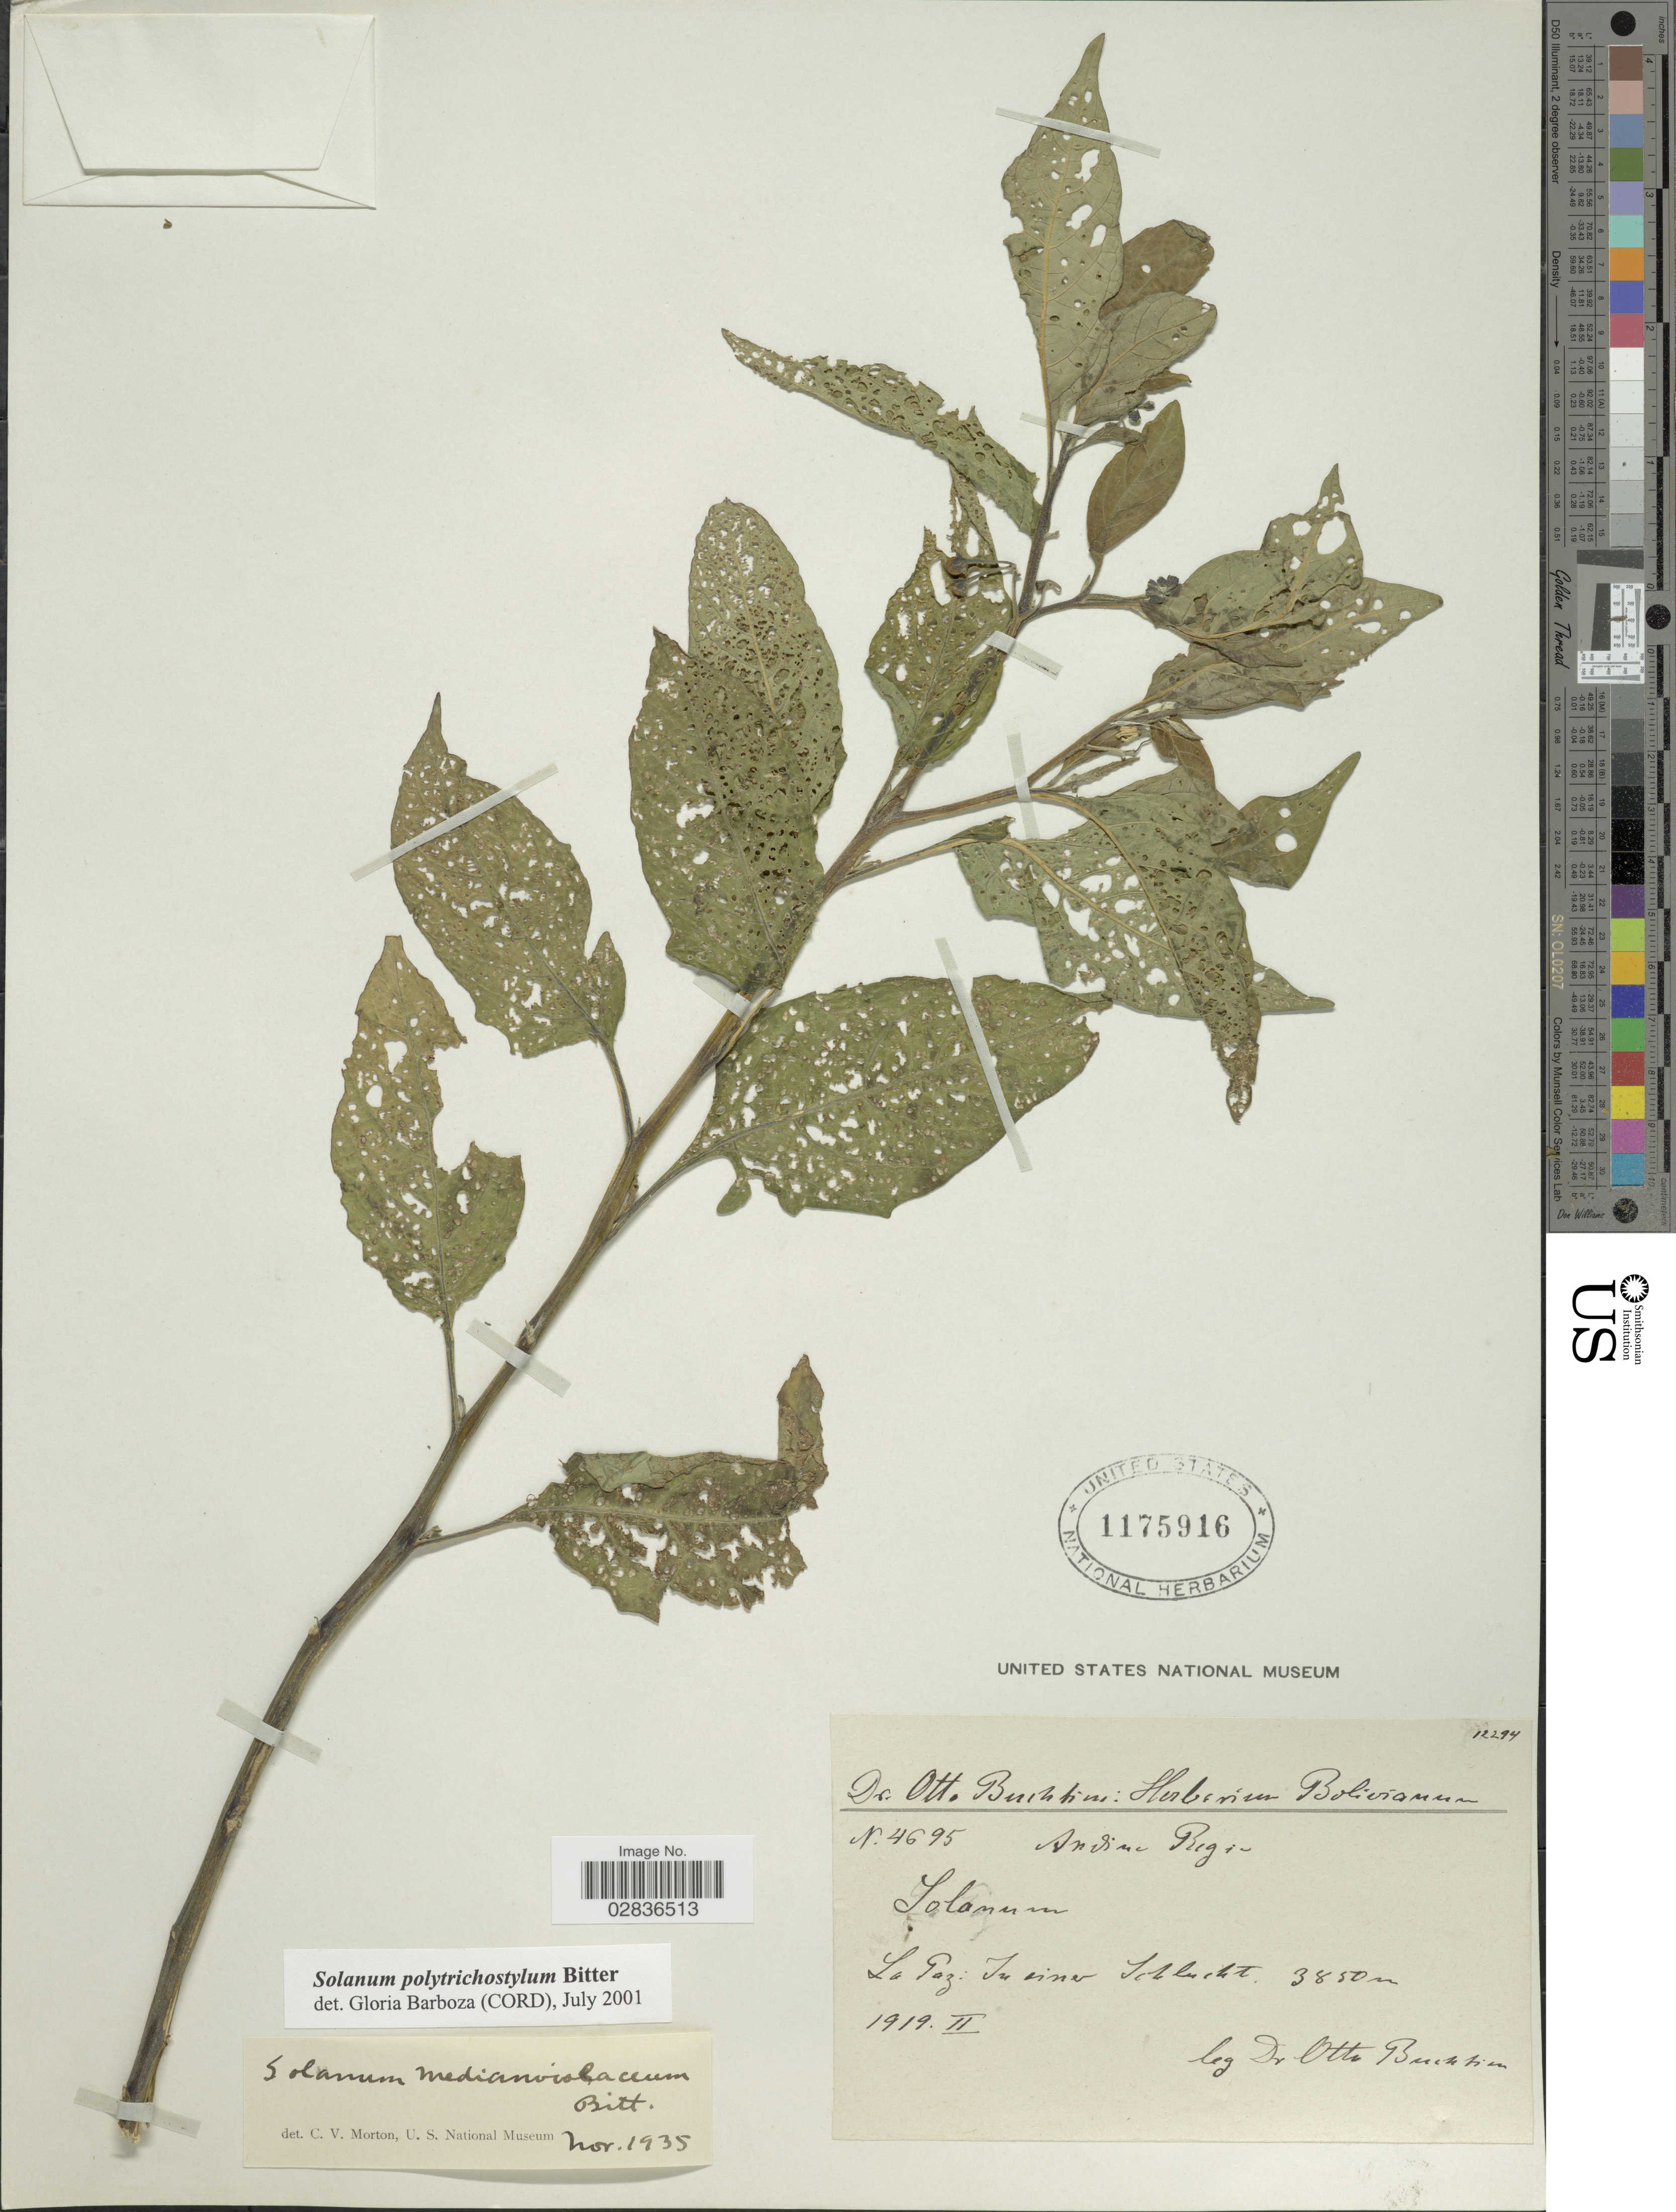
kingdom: Plantae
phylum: Tracheophyta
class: Magnoliopsida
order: Solanales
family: Solanaceae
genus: Solanum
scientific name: Solanum polytrichostylum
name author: Bitter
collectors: O. Buchtien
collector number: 4695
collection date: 1919-02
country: Bolivia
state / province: La Paz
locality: Andina Region. La Paz: In einder Schlucht.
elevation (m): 3850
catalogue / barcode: US 1175916